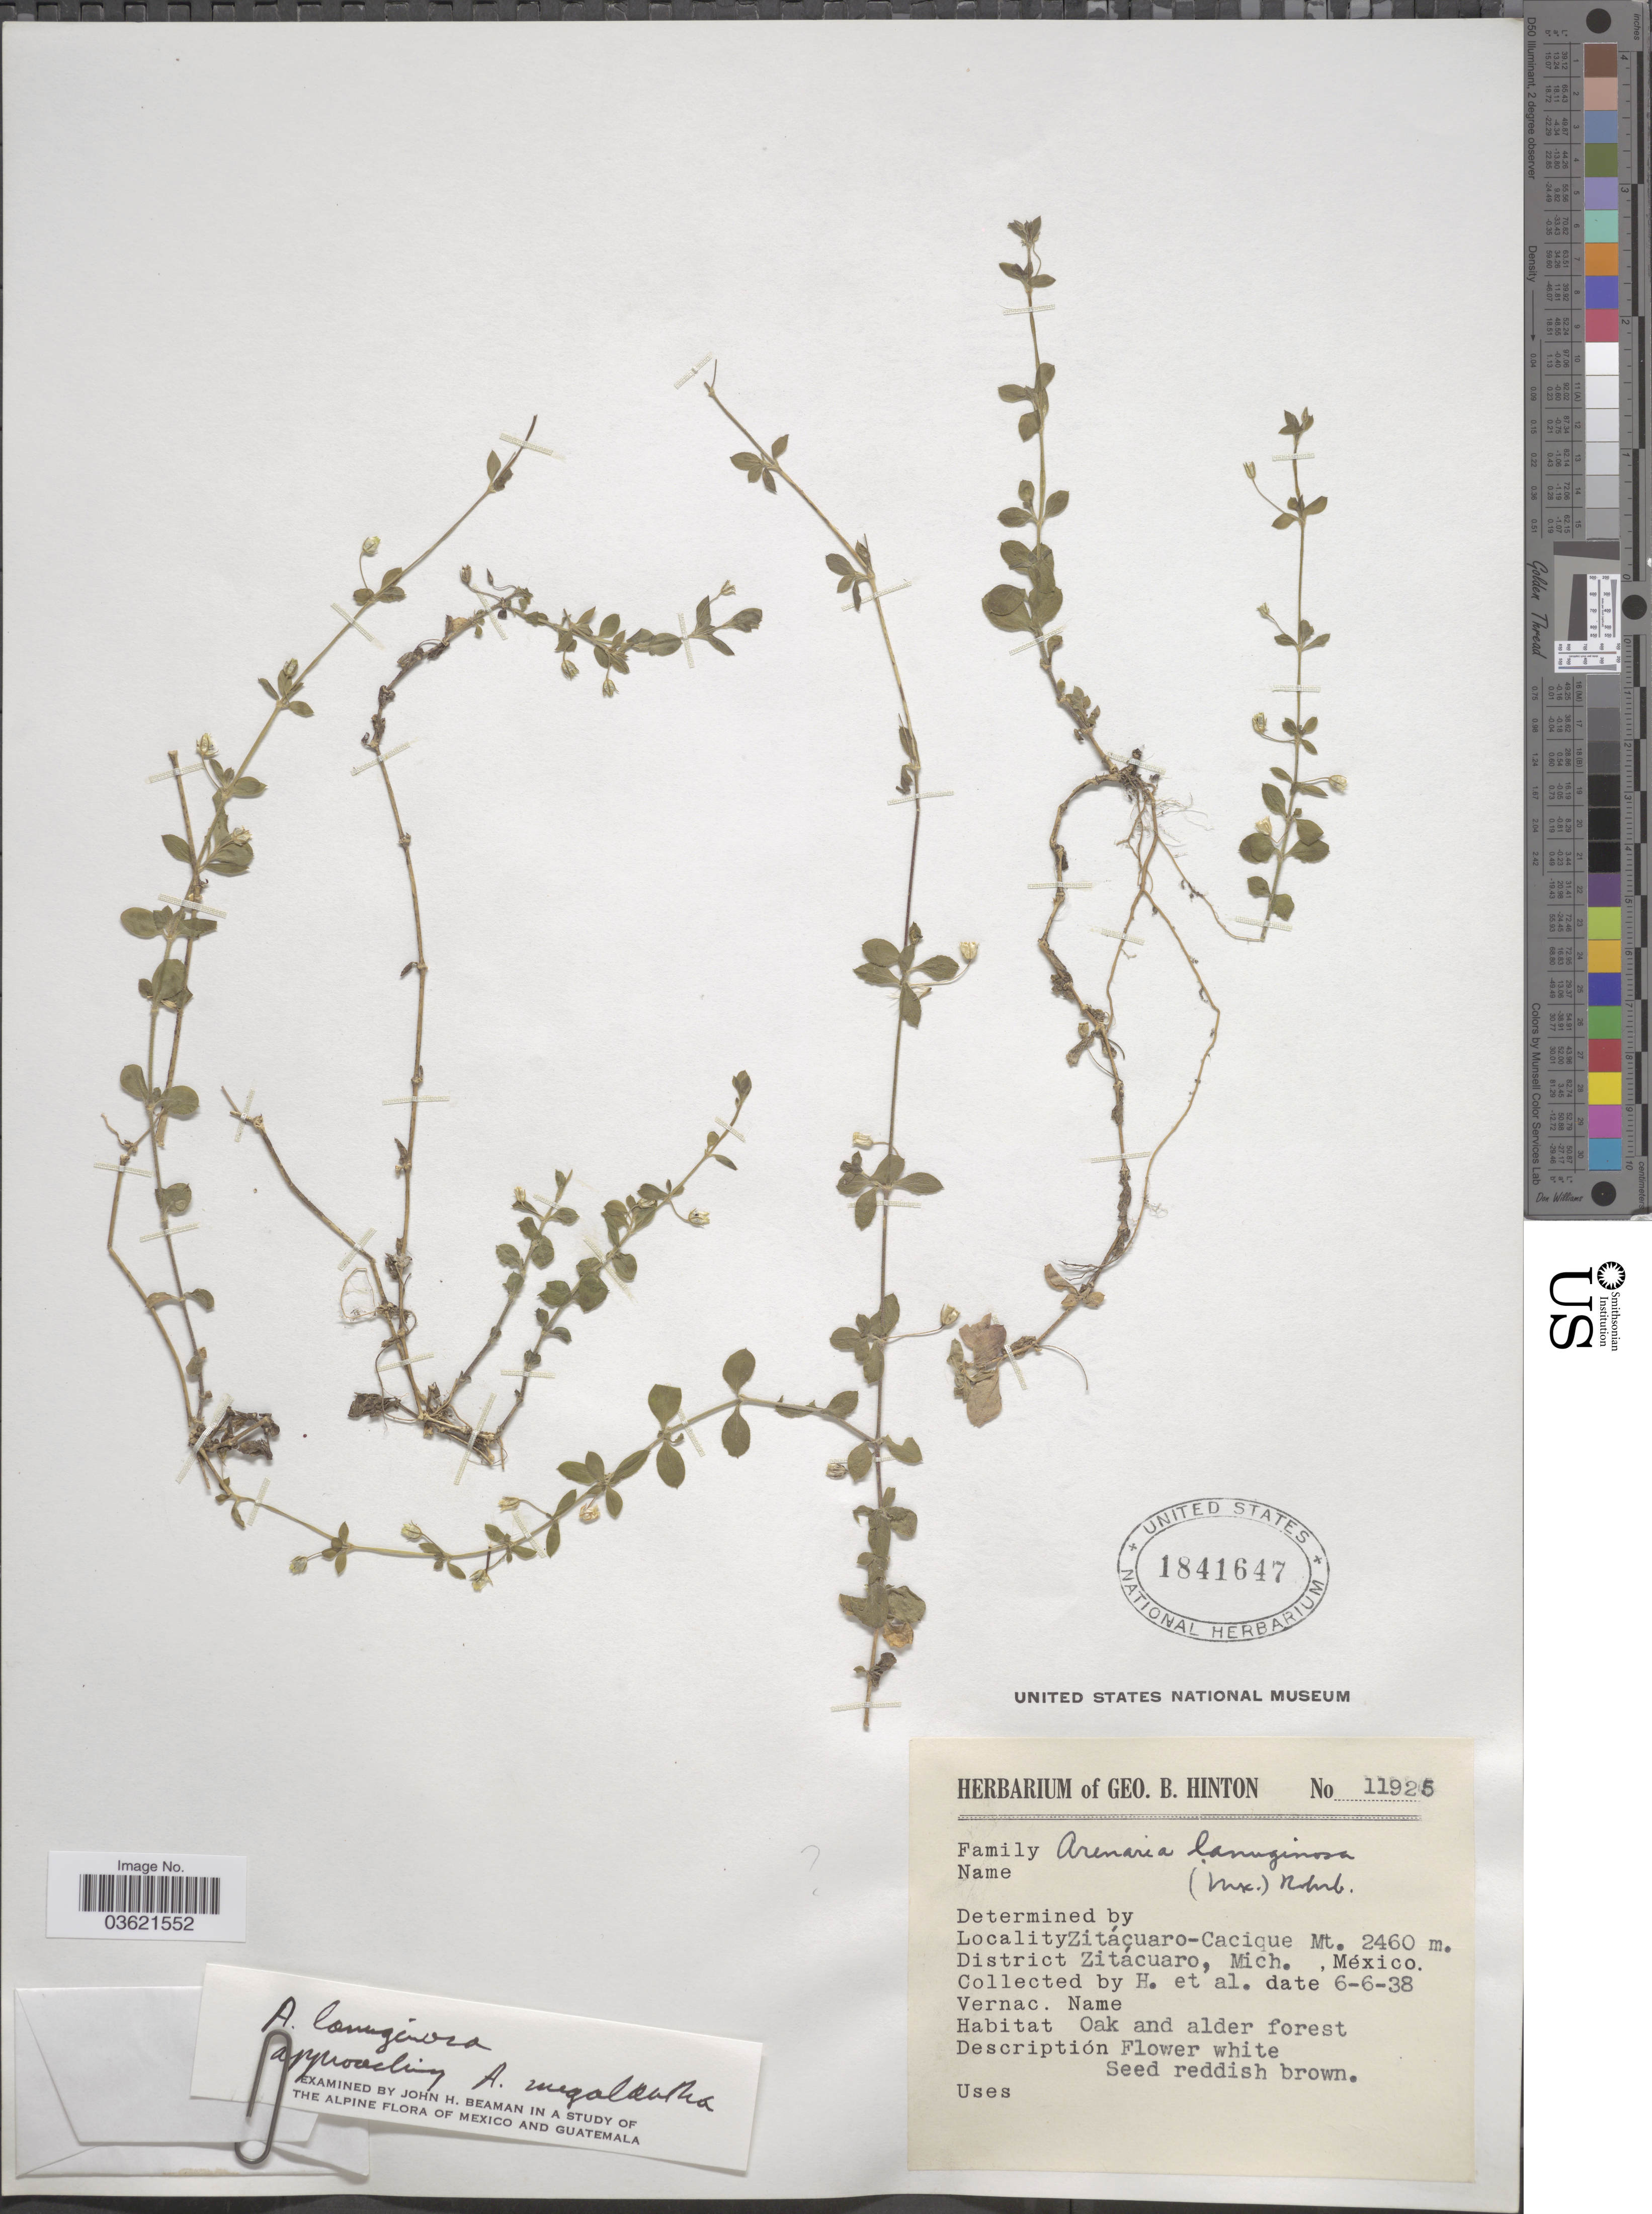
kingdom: Plantae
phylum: Tracheophyta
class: Magnoliopsida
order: Caryophyllales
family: Caryophyllaceae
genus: Arenaria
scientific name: Arenaria lanuginosa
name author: (Michx.) Rohrb.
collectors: G. B. Hinton & et al.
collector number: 11925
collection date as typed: Transcribed d/m/y: 6/6/38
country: Mexico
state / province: Michoacán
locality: Zitácuaro-Cacique Mt. District Zitácuaro.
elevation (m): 2460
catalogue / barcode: US 1841647